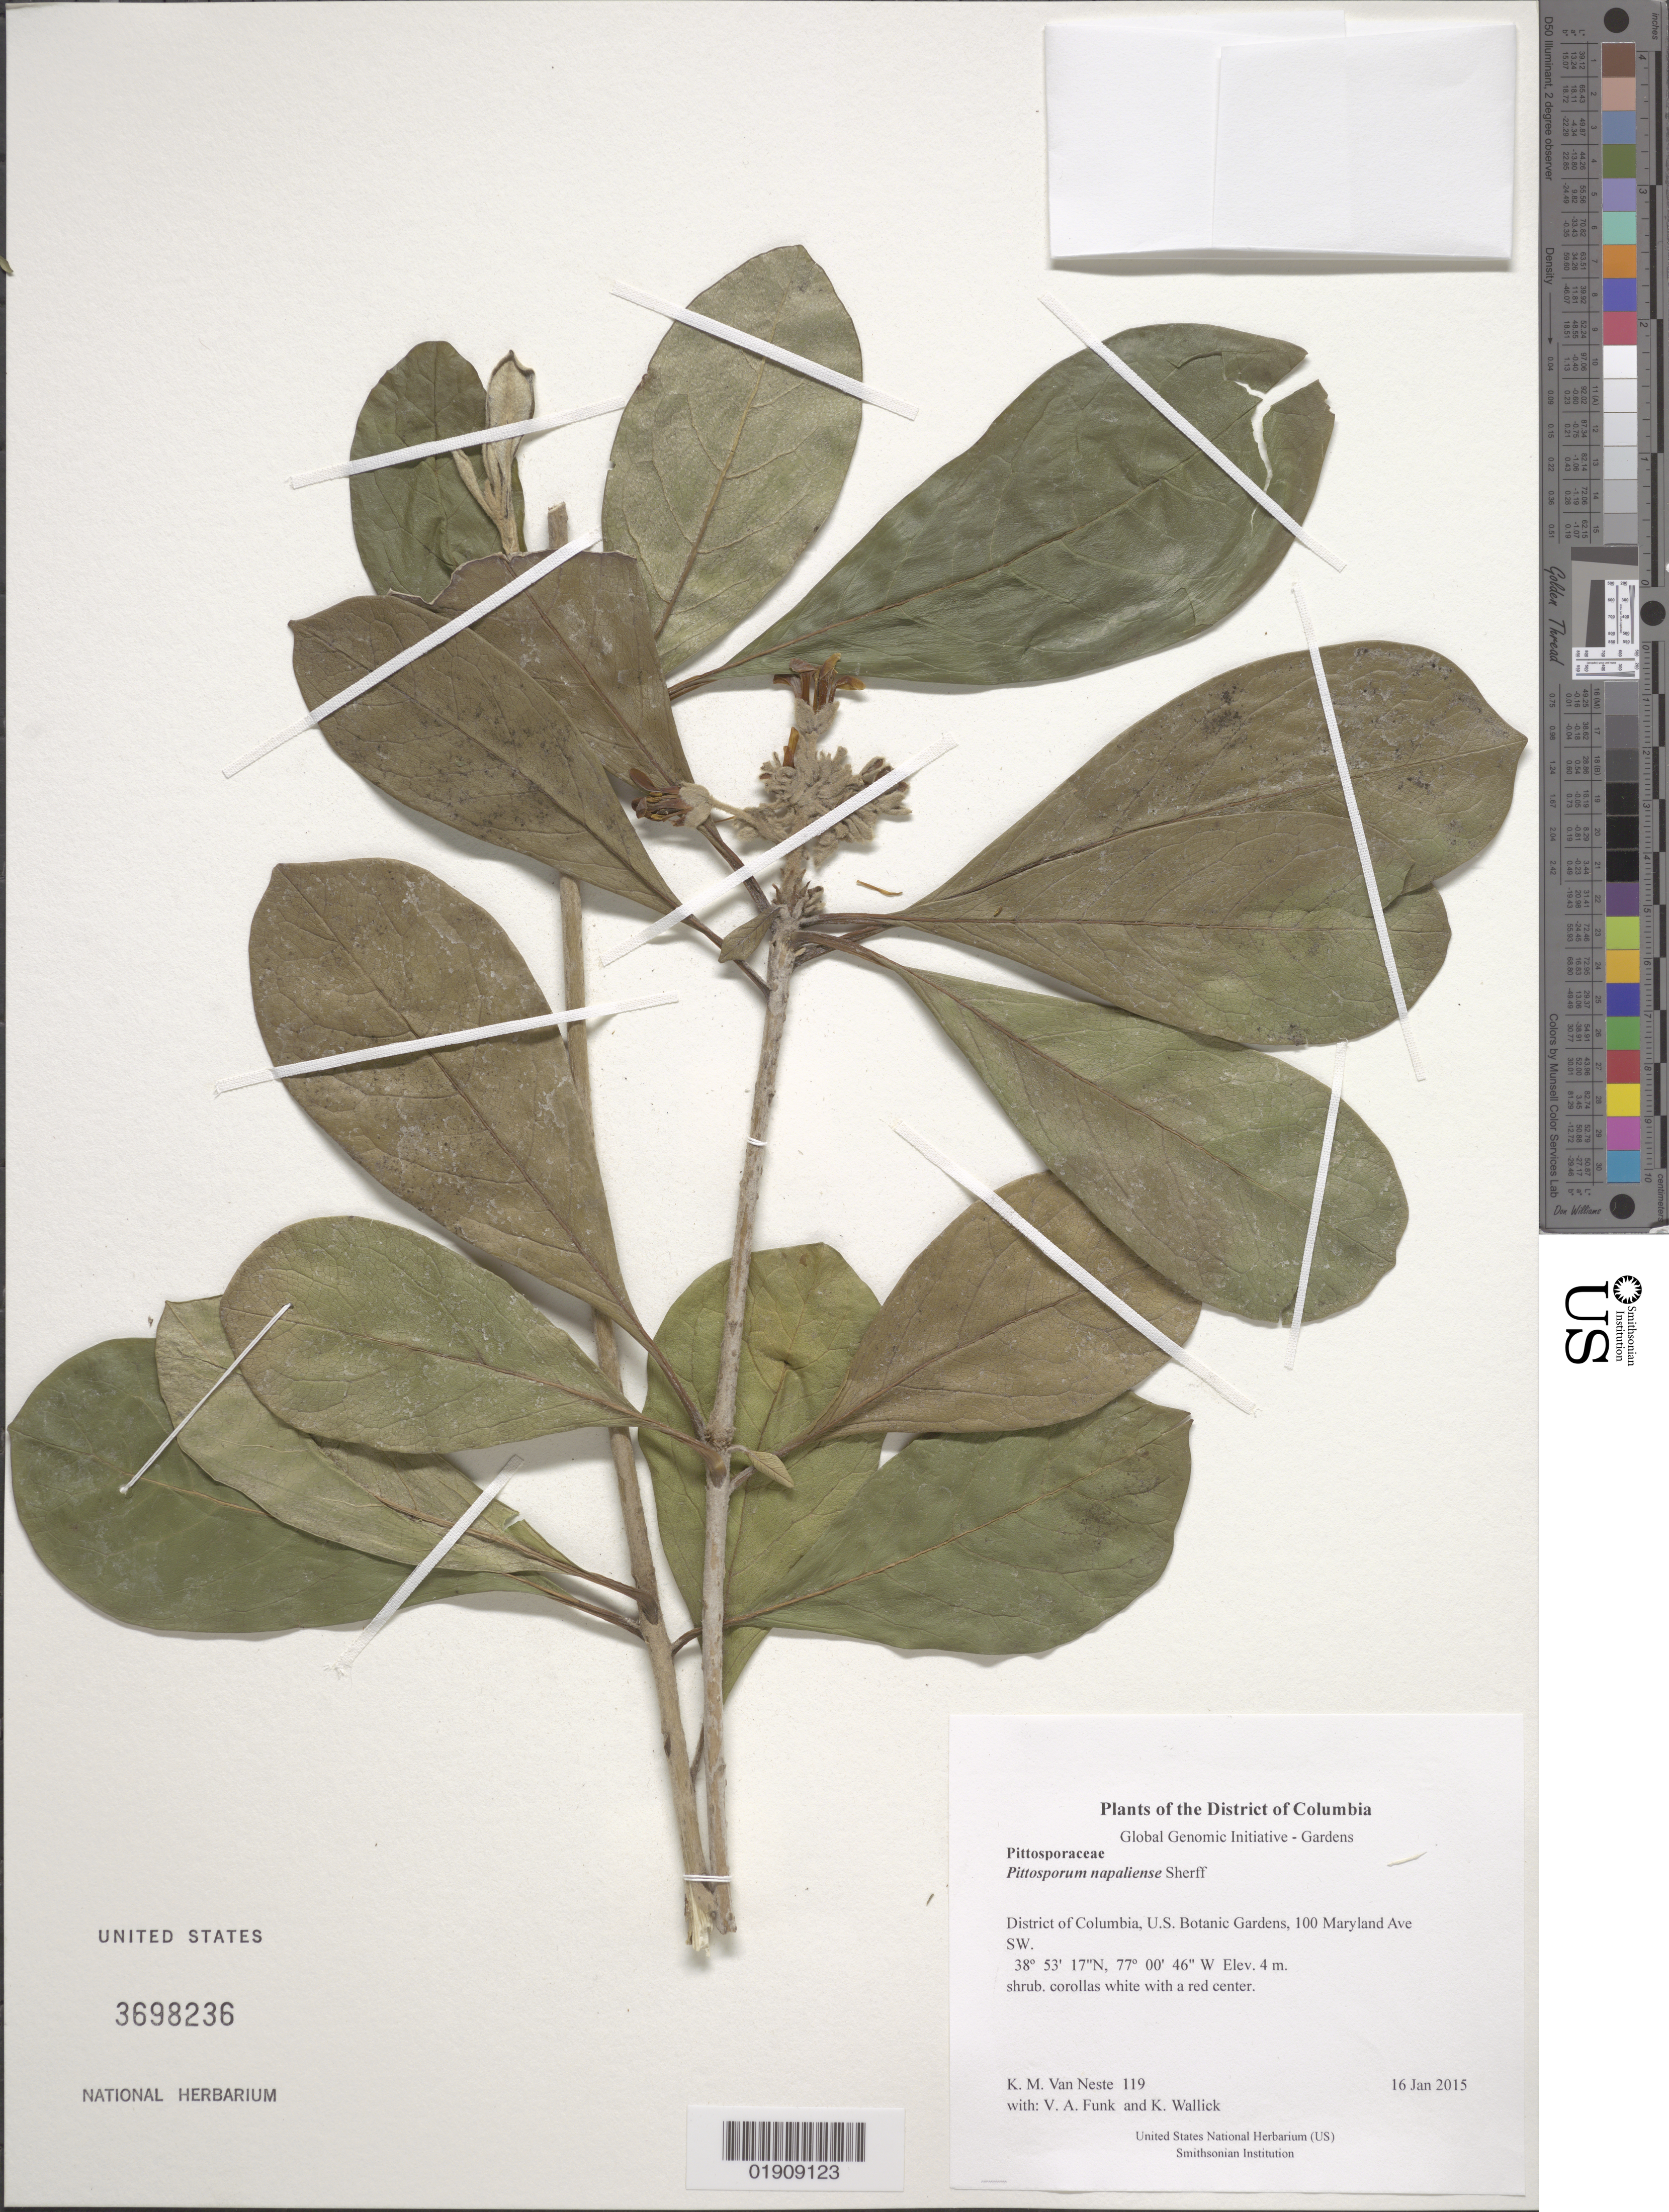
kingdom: Plantae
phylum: Tracheophyta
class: Magnoliopsida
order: Apiales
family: Pittosporaceae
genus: Pittosporum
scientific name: Pittosporum napaliense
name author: Sherff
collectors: K. M. Van Neste, V. Funk & K. Wallick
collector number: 119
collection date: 2015-01-16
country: United States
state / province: District of Columbia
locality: U.S. Botanic Gardens, 100 Maryland Ave SW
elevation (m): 4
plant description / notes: Notes from Kyle Wallick (USBG): Pittosporum napaliense 07-0237 (NTBG)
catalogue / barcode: US 3698236